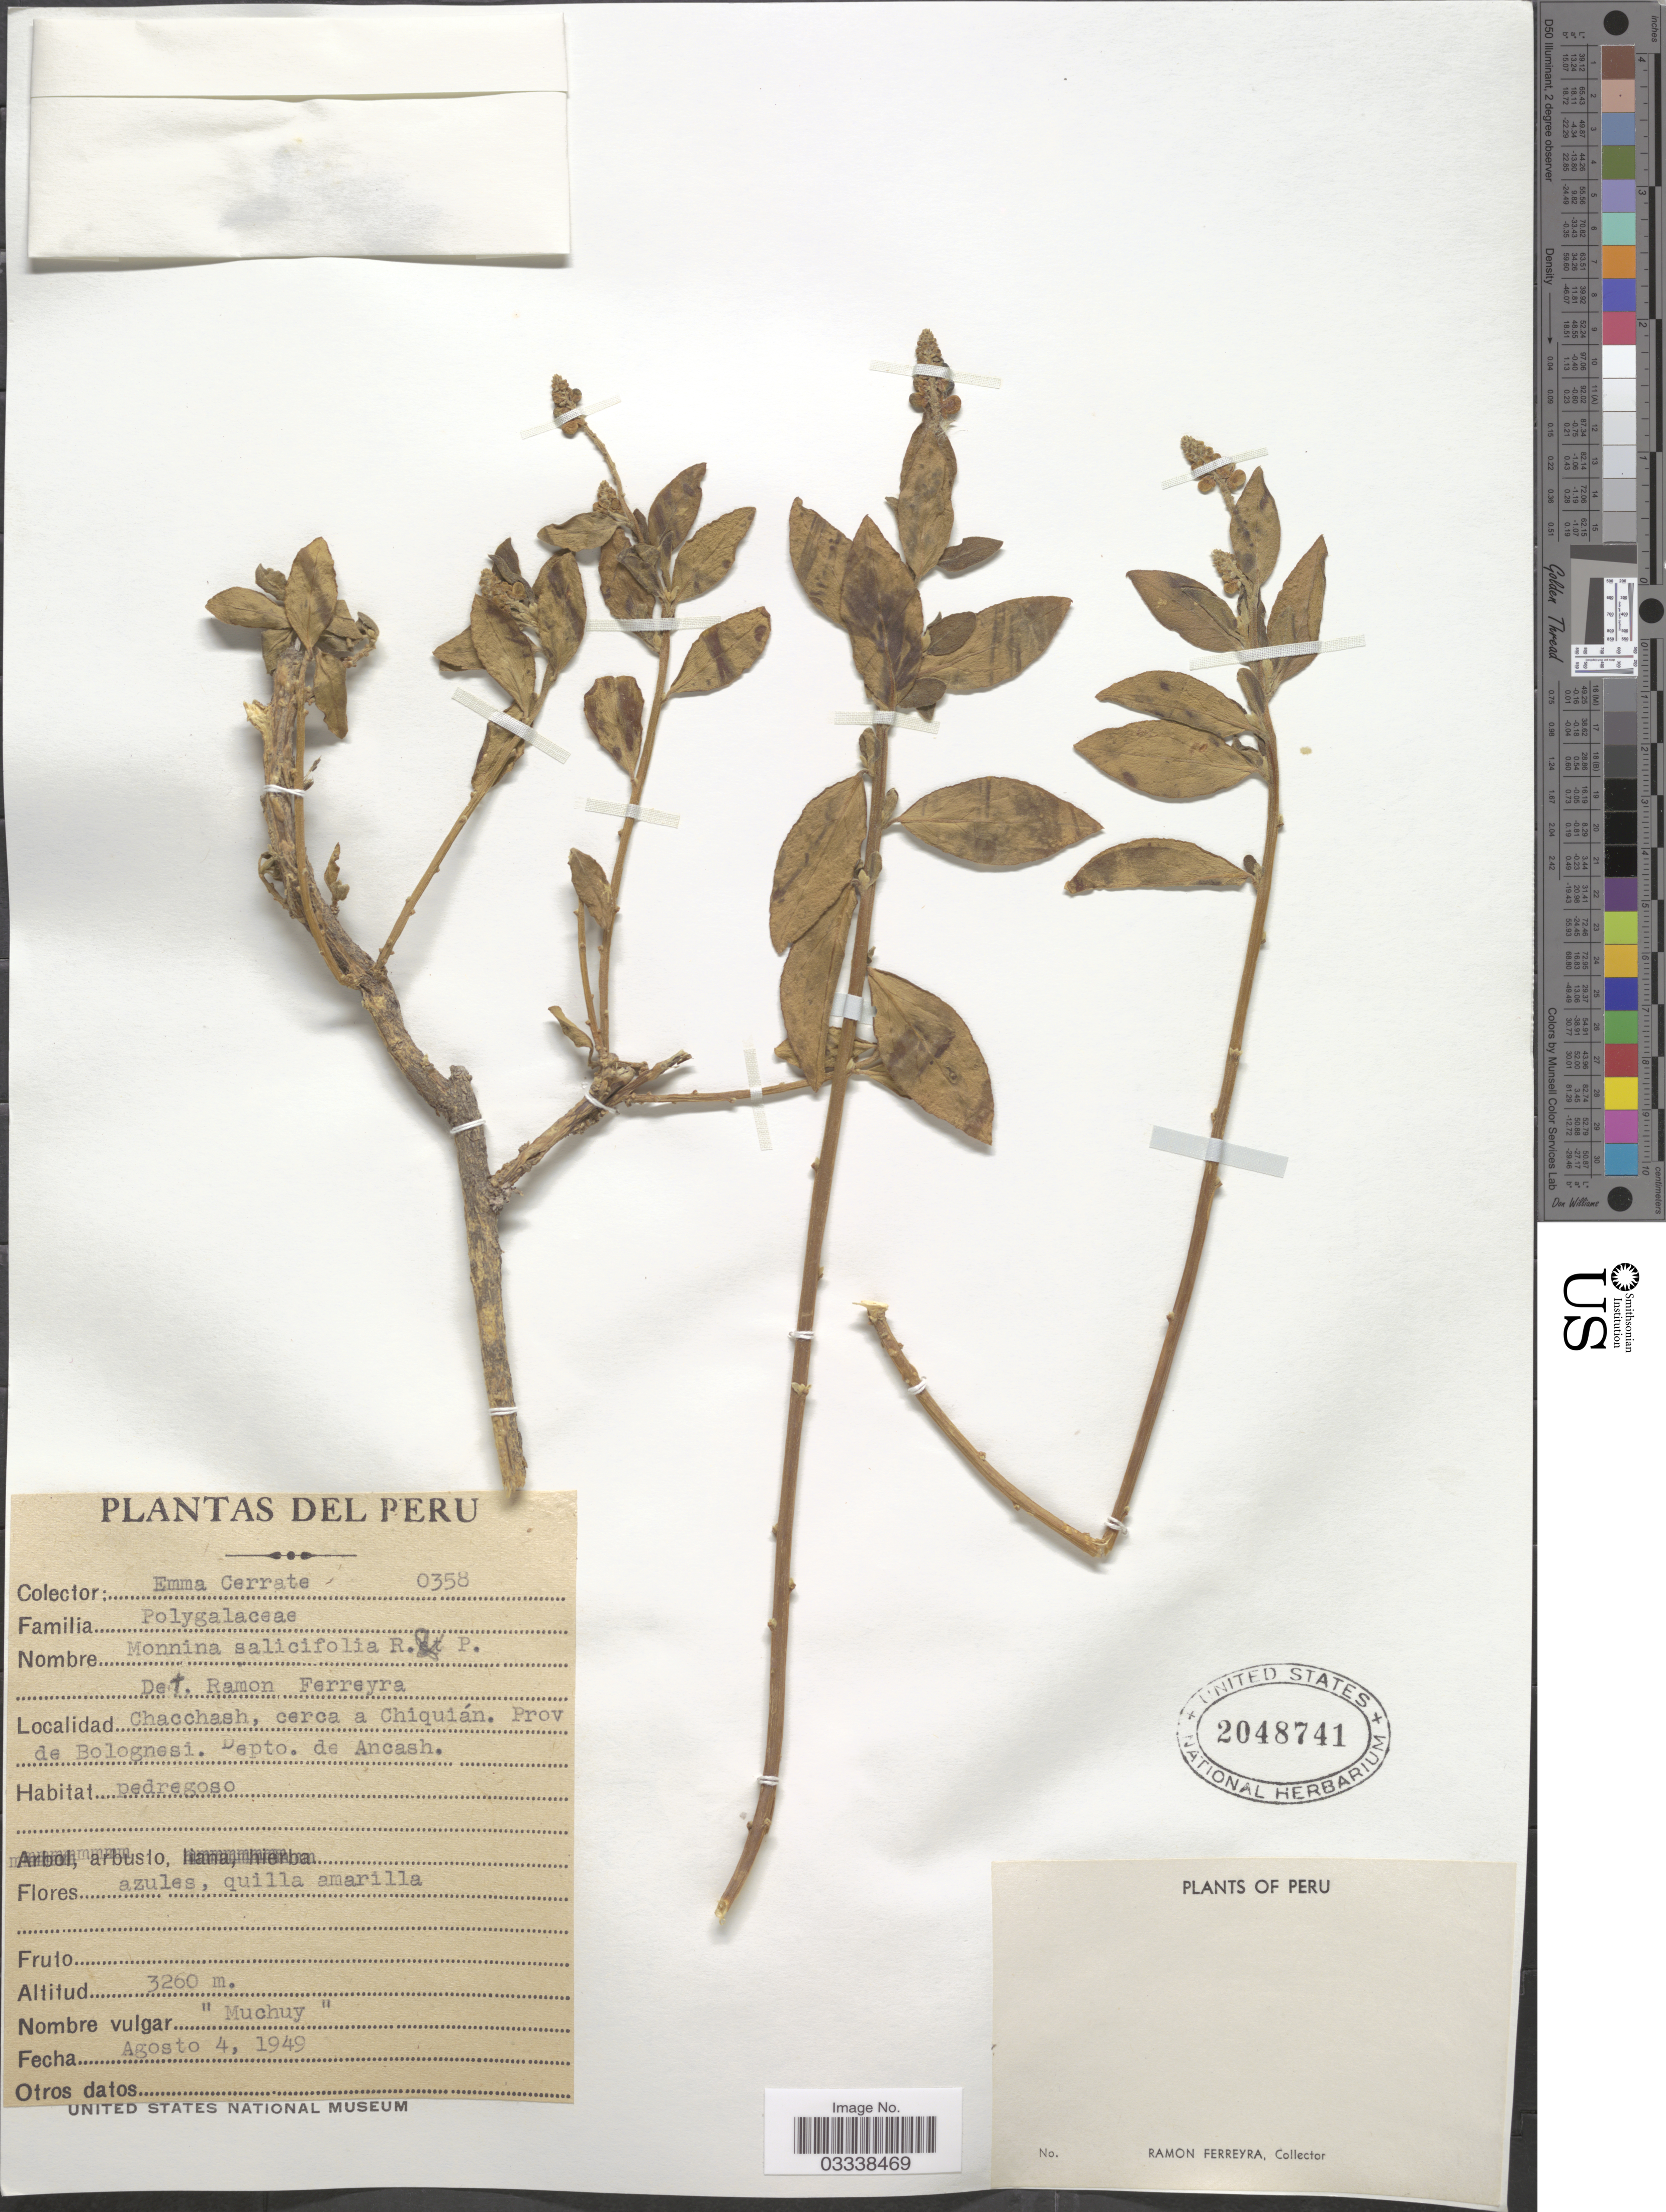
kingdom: Plantae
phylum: Tracheophyta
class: Magnoliopsida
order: Fabales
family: Polygalaceae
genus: Monnina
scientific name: Monnina salicifolia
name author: Ruiz & Pav.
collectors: E. Cerrate & R. A. Ferreyra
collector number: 0358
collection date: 1949-08-04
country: Peru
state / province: Ancash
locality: Chacchash, cerca a Chiquián. Prov. de Bolognesi. Depto. de Ancash.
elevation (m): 3260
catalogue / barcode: US 2048741